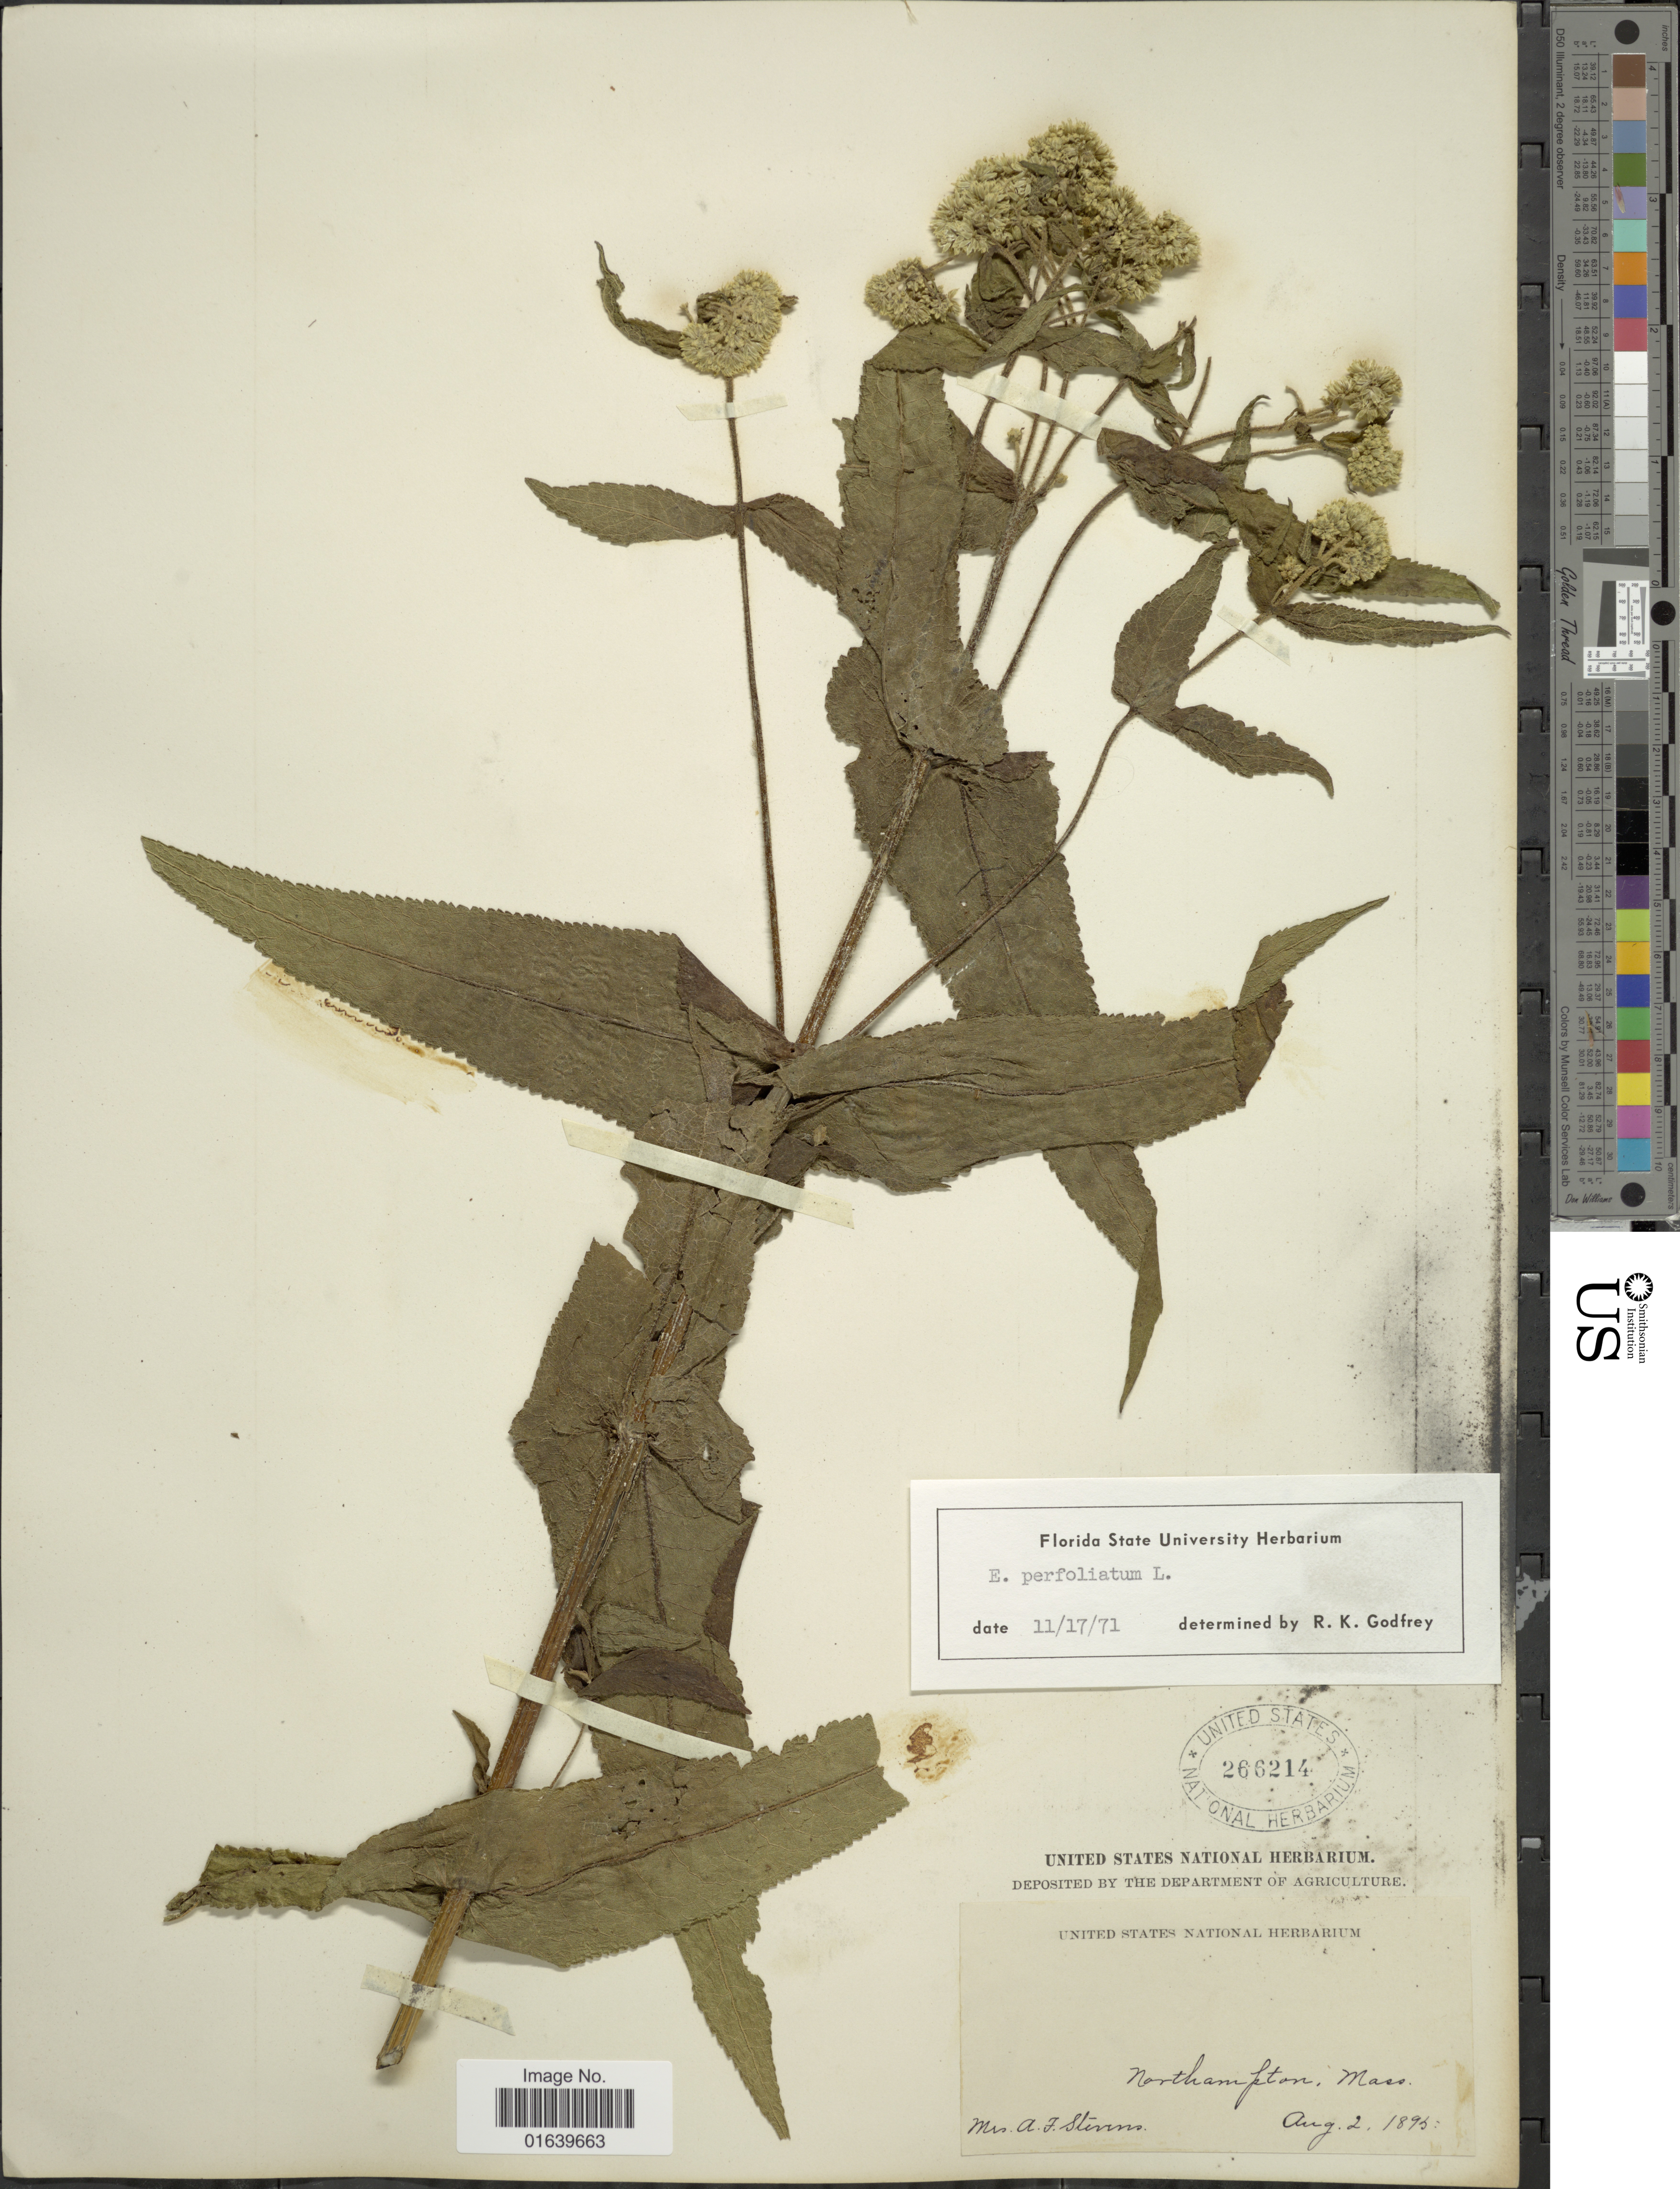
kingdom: Plantae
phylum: Tracheophyta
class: Magnoliopsida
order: Asterales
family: Asteraceae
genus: Eupatorium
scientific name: Eupatorium perfoliatum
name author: L.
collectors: A. Stevens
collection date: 1895-08-02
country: United States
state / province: Massachusetts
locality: Northampton.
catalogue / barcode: US 266214